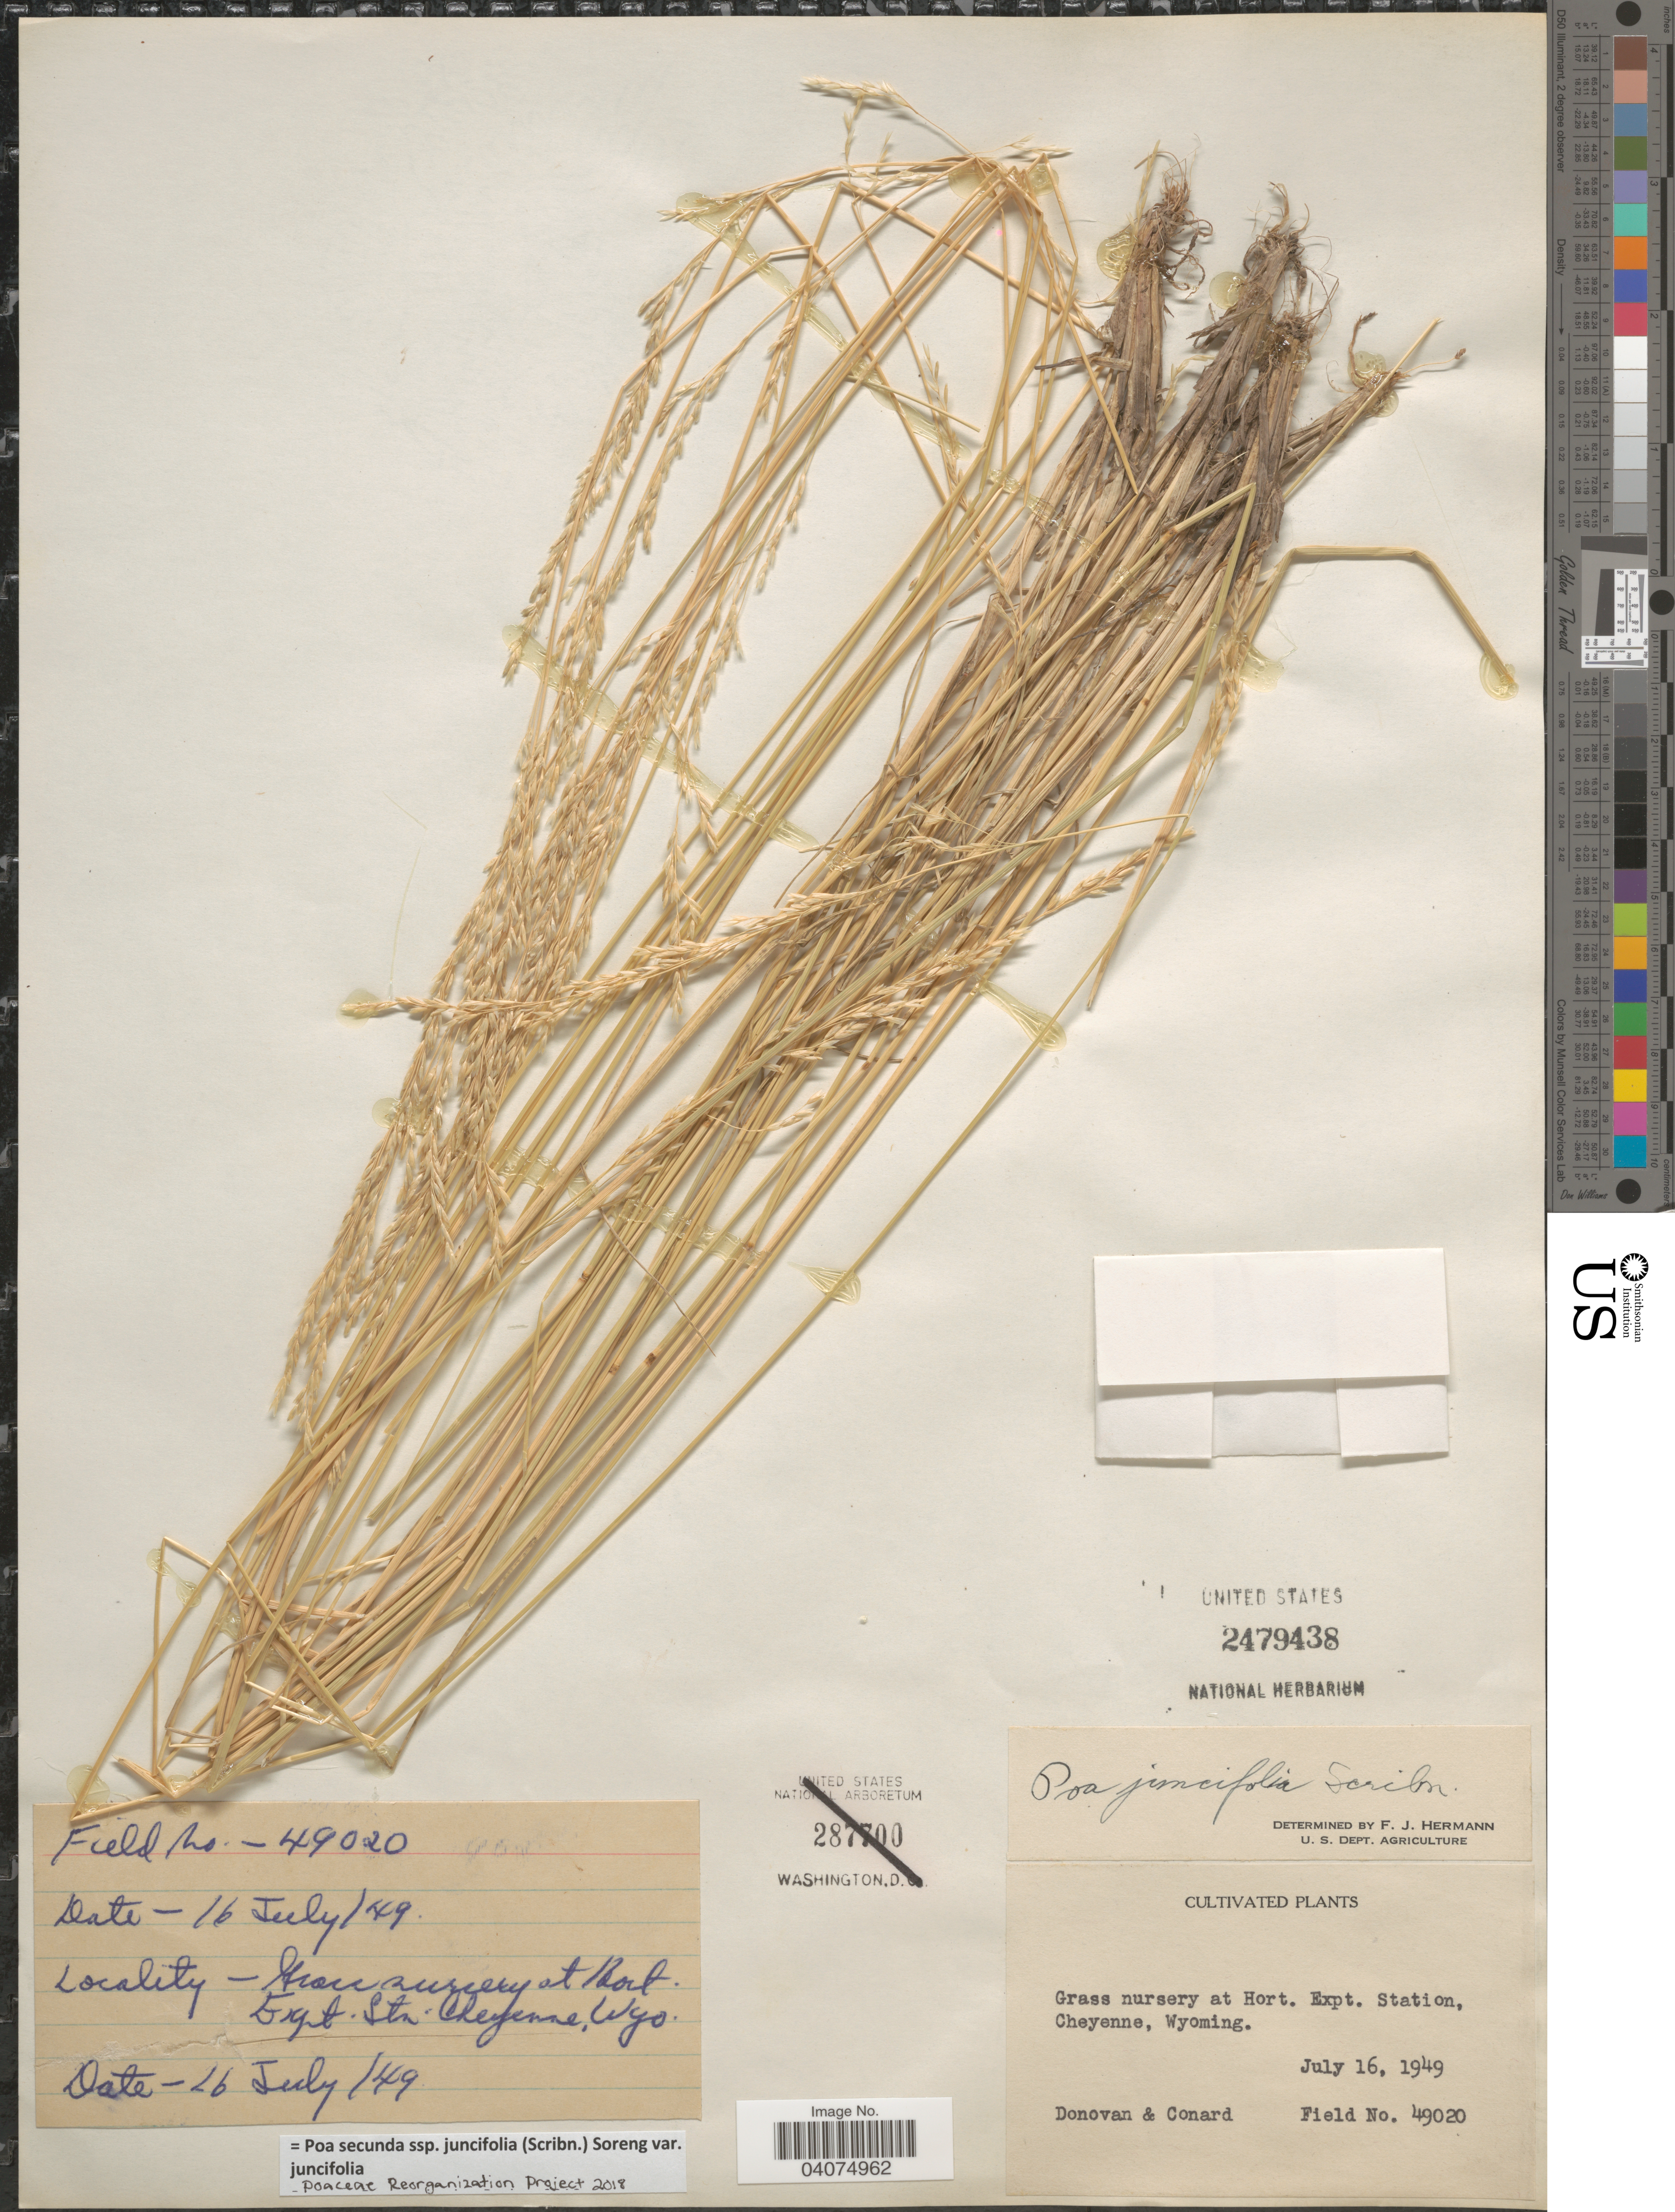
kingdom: Plantae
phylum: Tracheophyta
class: Liliopsida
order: Poales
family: Poaceae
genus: Poa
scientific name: Poa secunda subsp. juncifolia var. juncifolia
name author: (Scribn.) Soreng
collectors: -. Donovan & H. S. Conard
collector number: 49020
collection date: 1949-07-16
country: United States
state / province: Wyoming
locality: Grass nursery at Hort. Expt. Station, Cheyenne.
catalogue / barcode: US 2479438